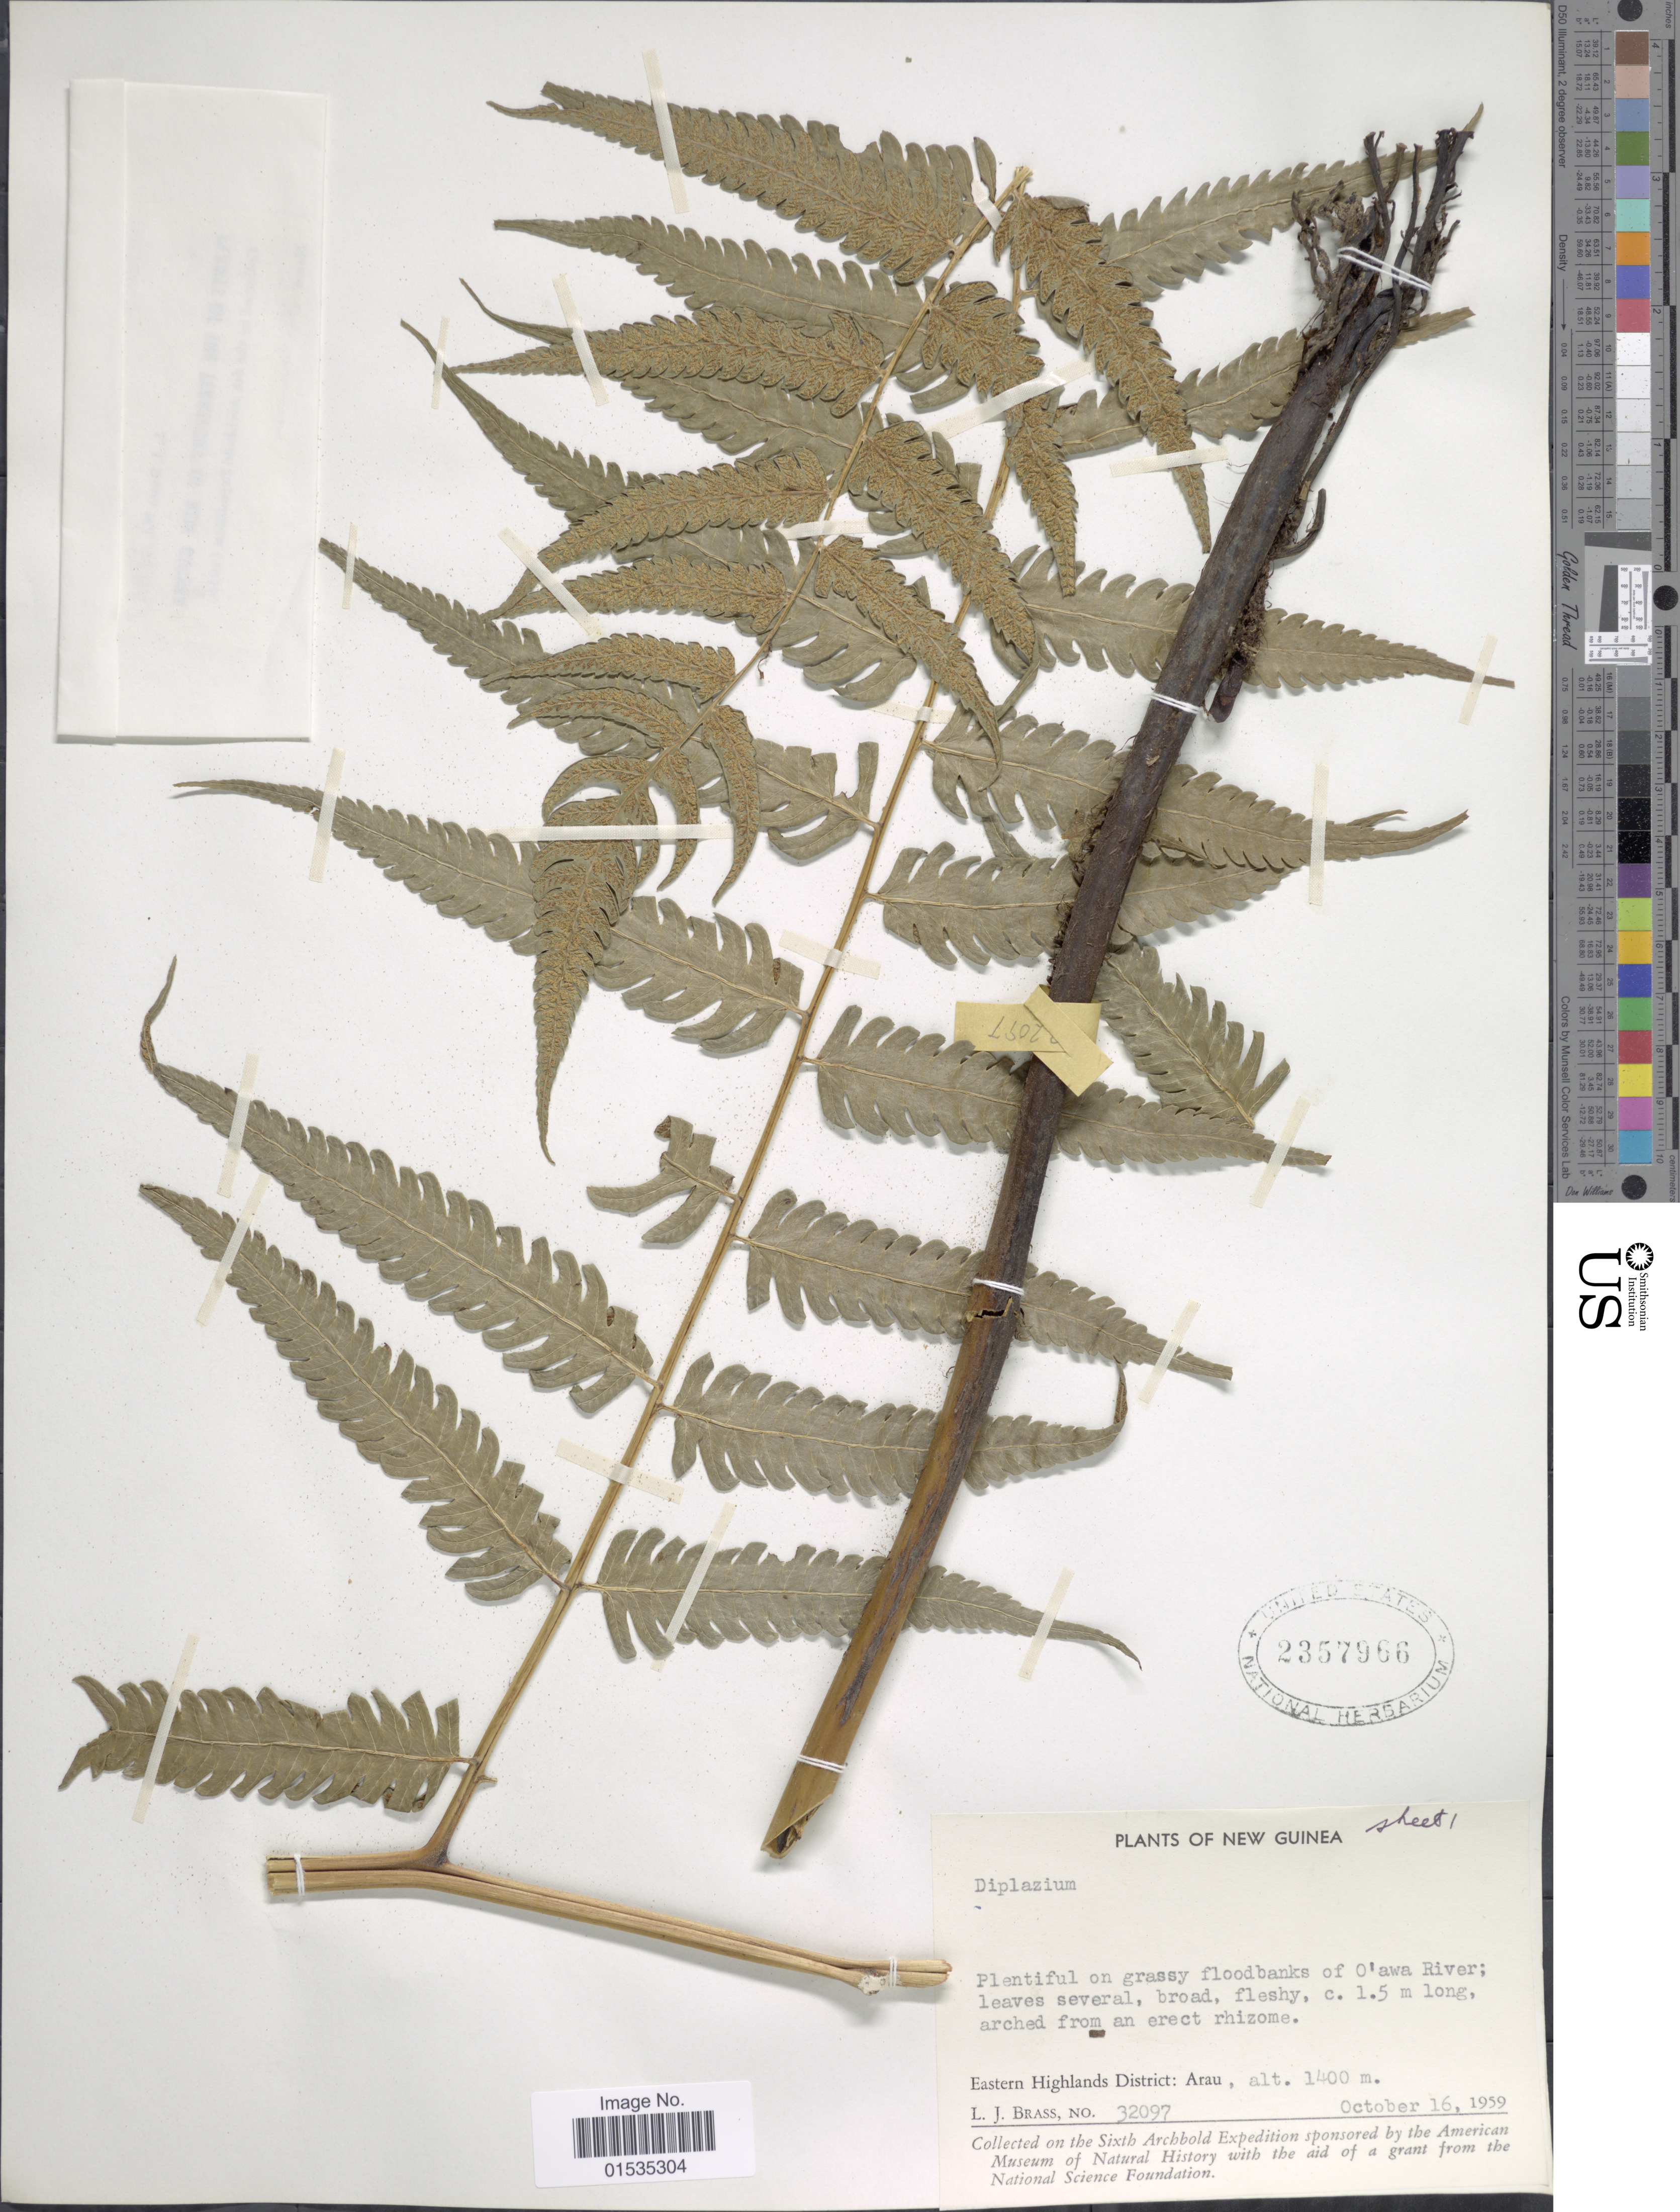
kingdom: Plantae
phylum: Tracheophyta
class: Polypodiopsida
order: Polypodiales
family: Athyriaceae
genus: Diplazium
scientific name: Diplazium sp.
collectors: L. J. Brass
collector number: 32097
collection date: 1959-10-16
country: Papua New Guinea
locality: New Guinea, Eastern Highland District; Arau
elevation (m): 1400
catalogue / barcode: US 2357966